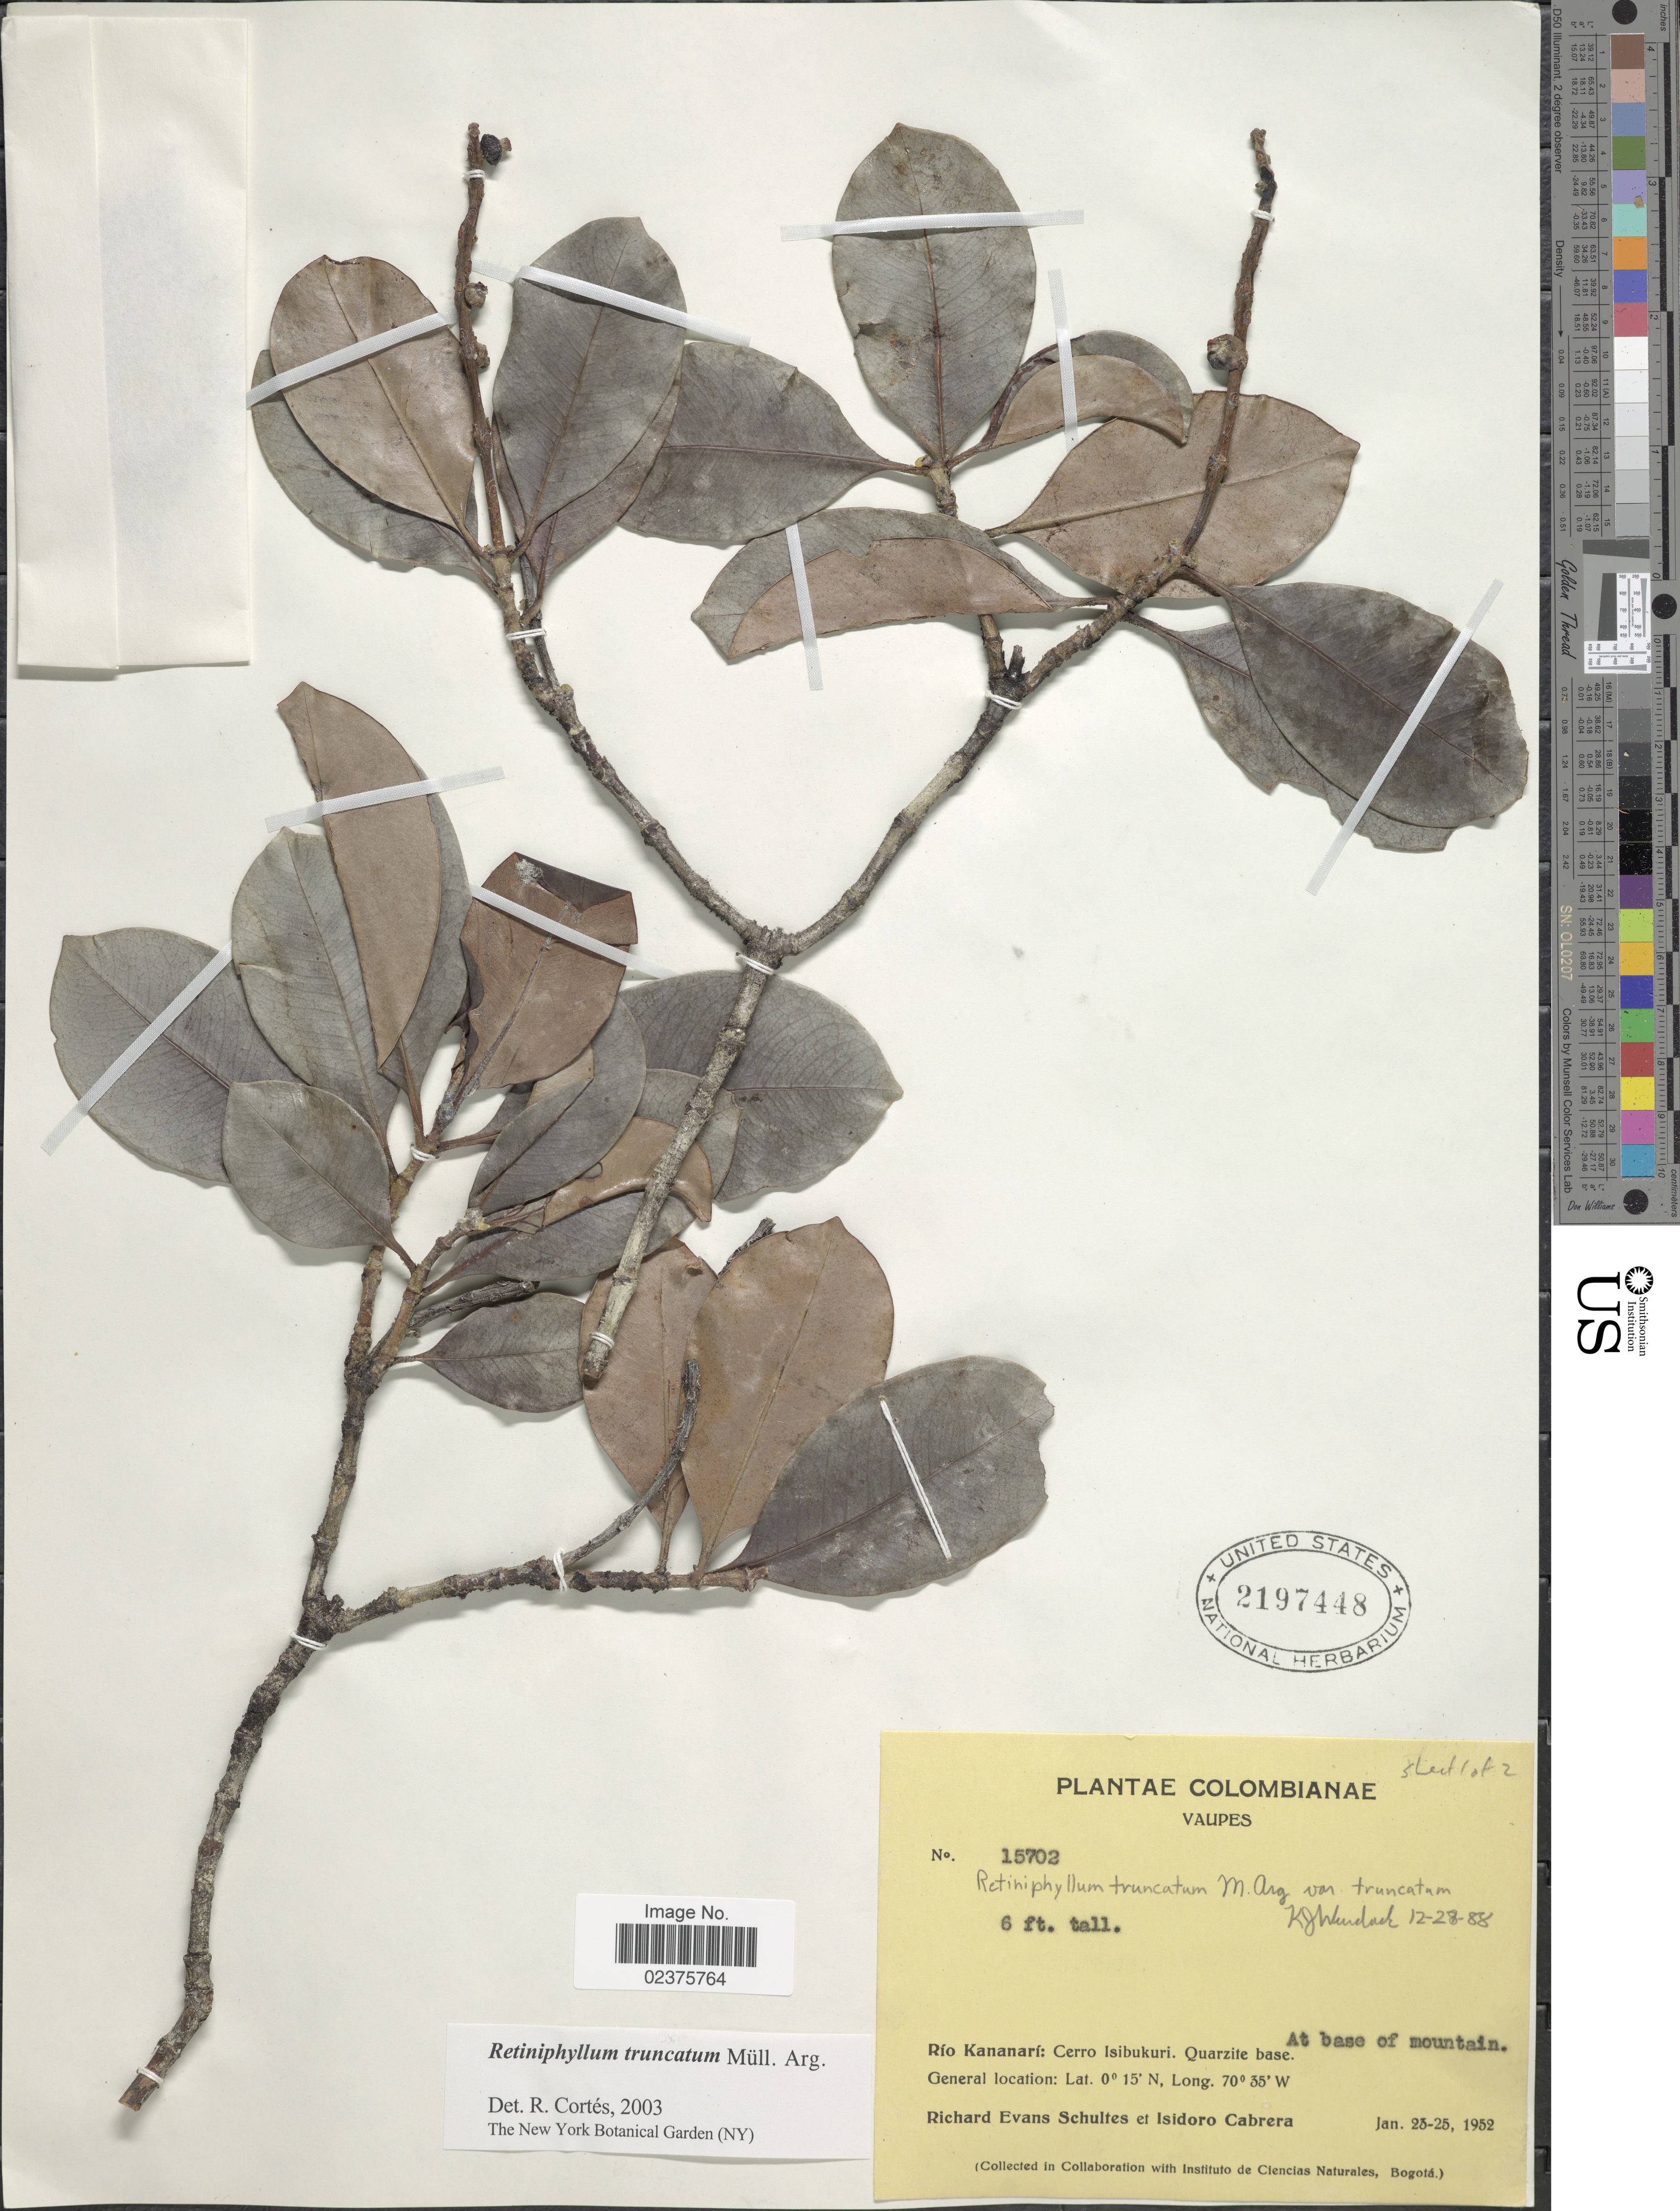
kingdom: Plantae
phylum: Tracheophyta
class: Magnoliopsida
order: Gentianales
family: Rubiaceae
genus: Retiniphyllum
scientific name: Retiniphyllum truncatum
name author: Müll. Arg.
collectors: R. E. Schultes & I. Cabrera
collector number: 15702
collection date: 1952-01-23/1952-01-25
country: Colombia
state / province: Vaupés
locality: Rio Kananari: Cero Isibukuri, Quarzite base, at base of mountain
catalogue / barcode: US 2197448